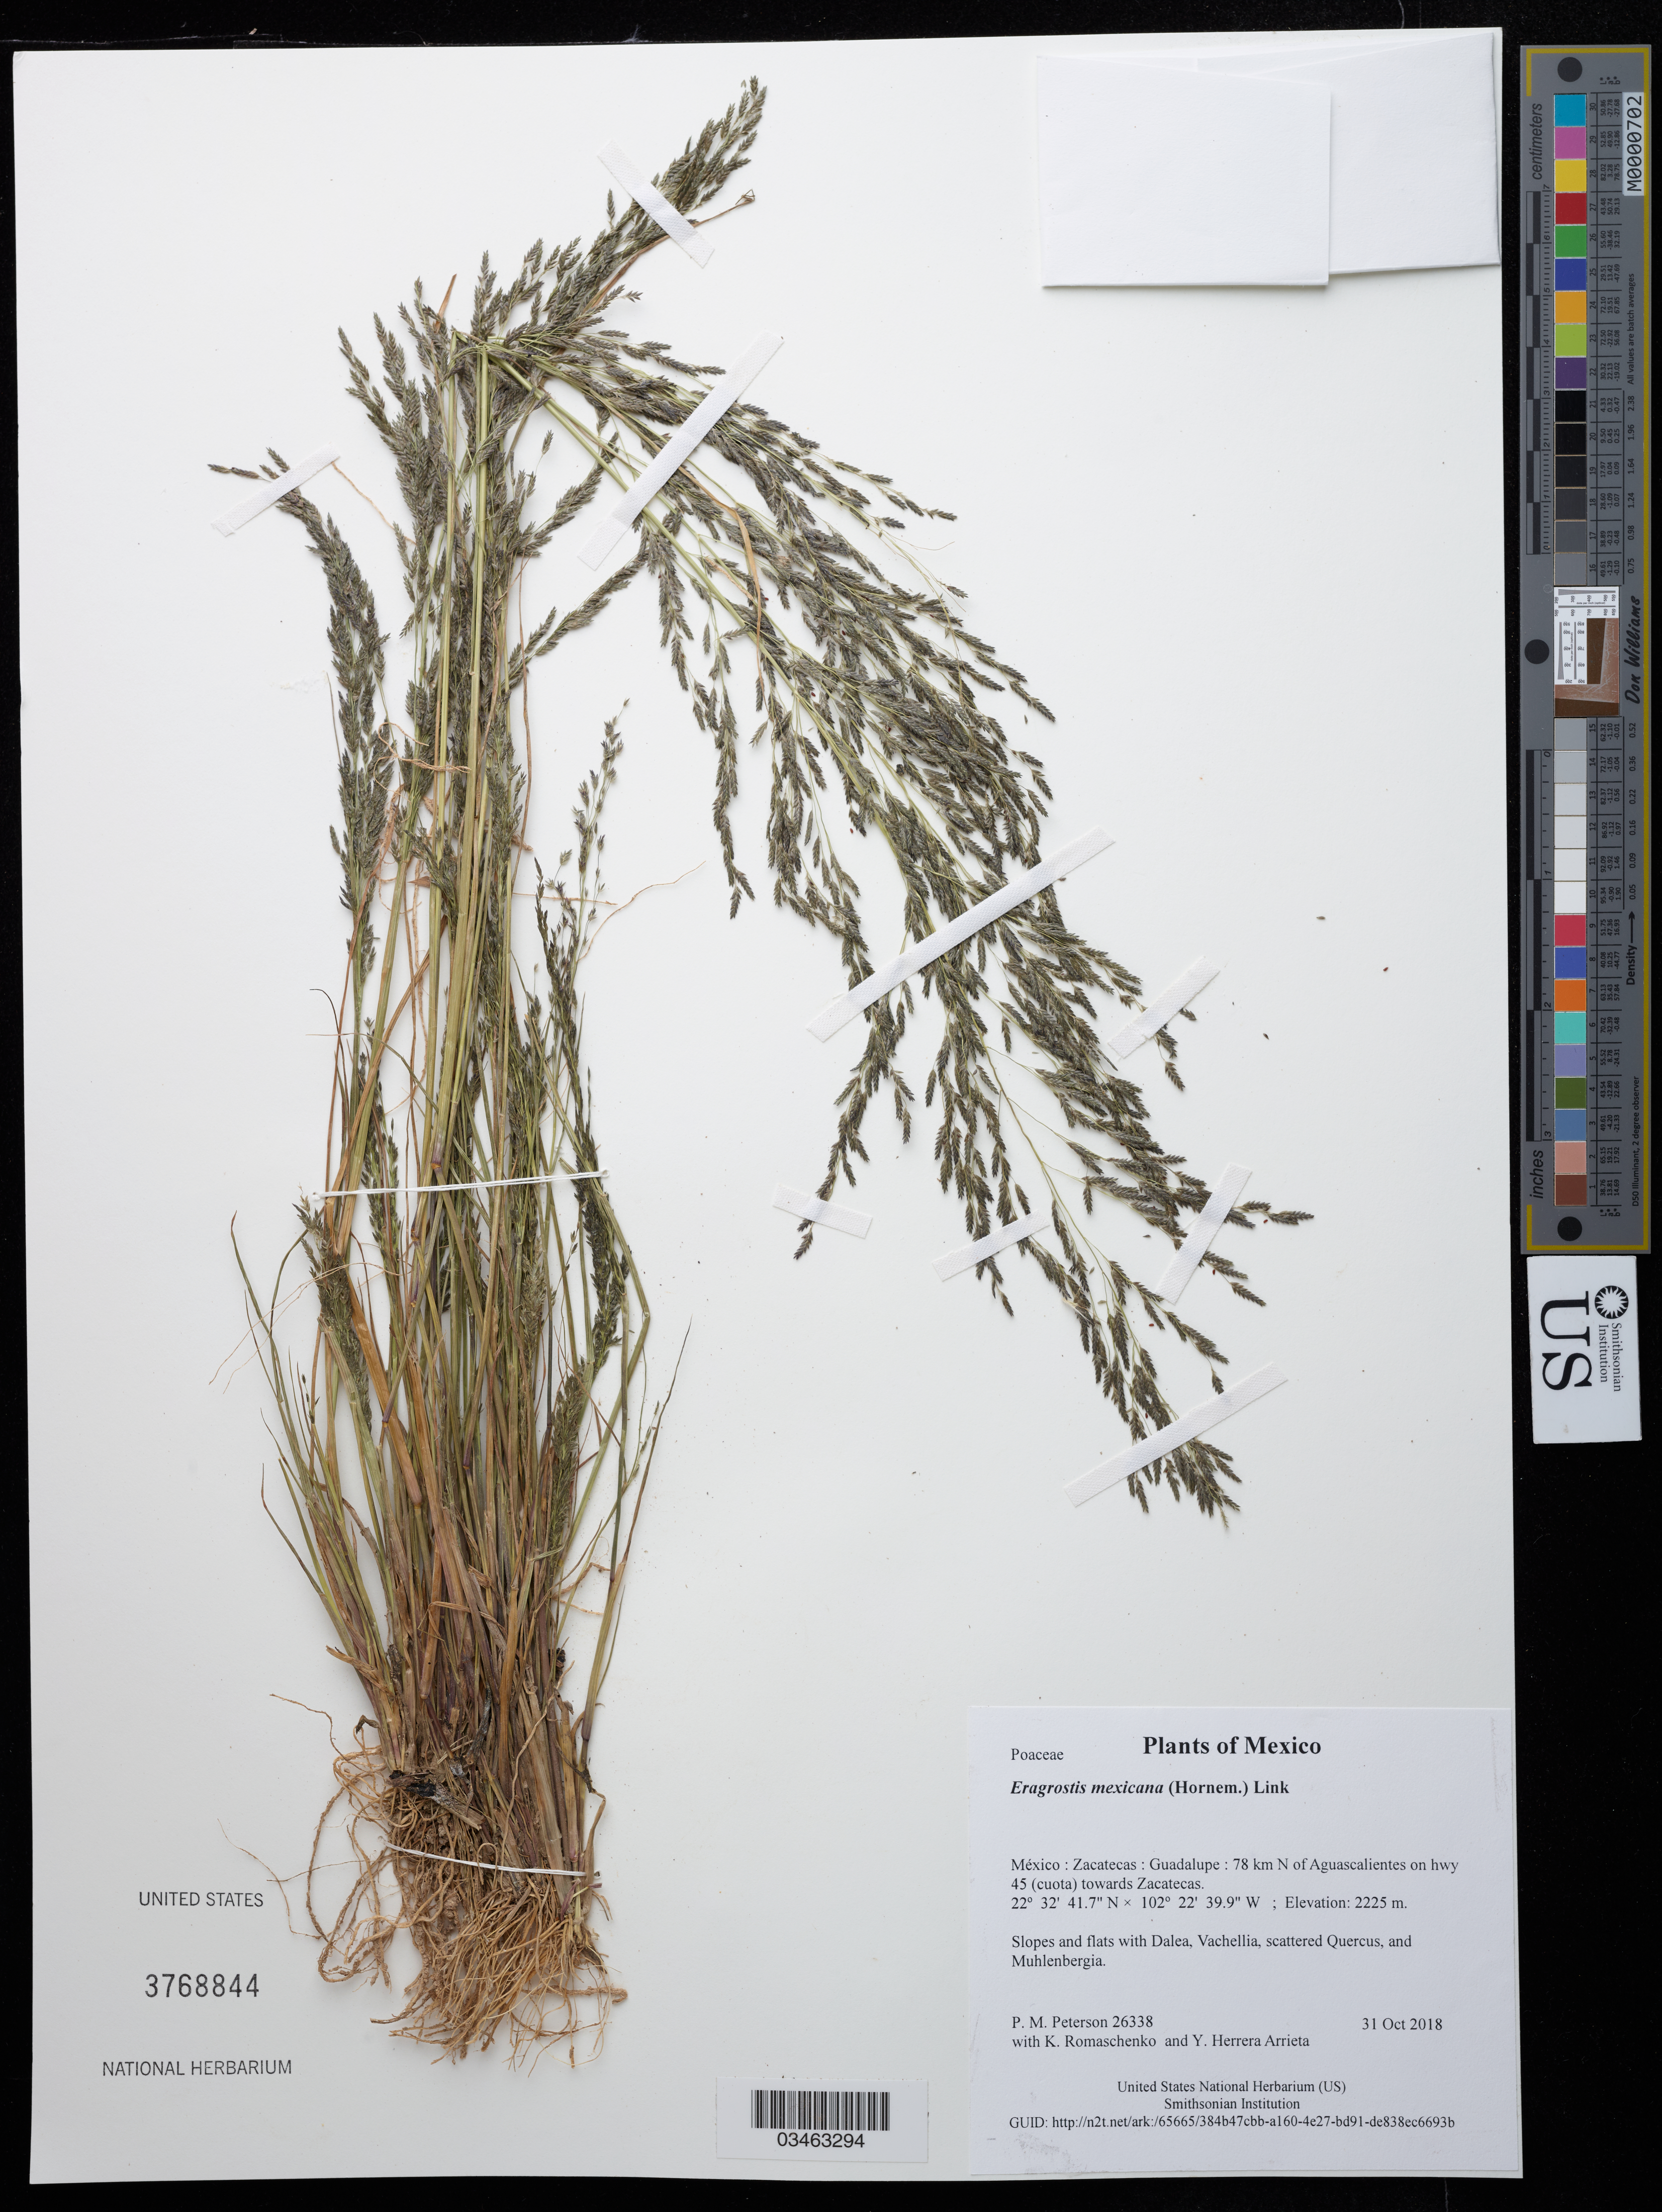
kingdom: Plantae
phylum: Tracheophyta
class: Liliopsida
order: Poales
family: Poaceae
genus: Eragrostis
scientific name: Eragrostis mexicana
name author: (Hornem.) Link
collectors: P. M. Peterson, K. Romaschenko & Y. Herrera Arrieta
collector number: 26338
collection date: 2018-10-31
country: México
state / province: Zacatecas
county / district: Guadalupe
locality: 78 km N of Aguascalientes on hwy 45 (cuota) towards Zacatecas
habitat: Slopes and flats with Dalea, Vachellia, scattered Quercus, and Muhlenbergia.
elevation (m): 2225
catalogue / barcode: US 3768844